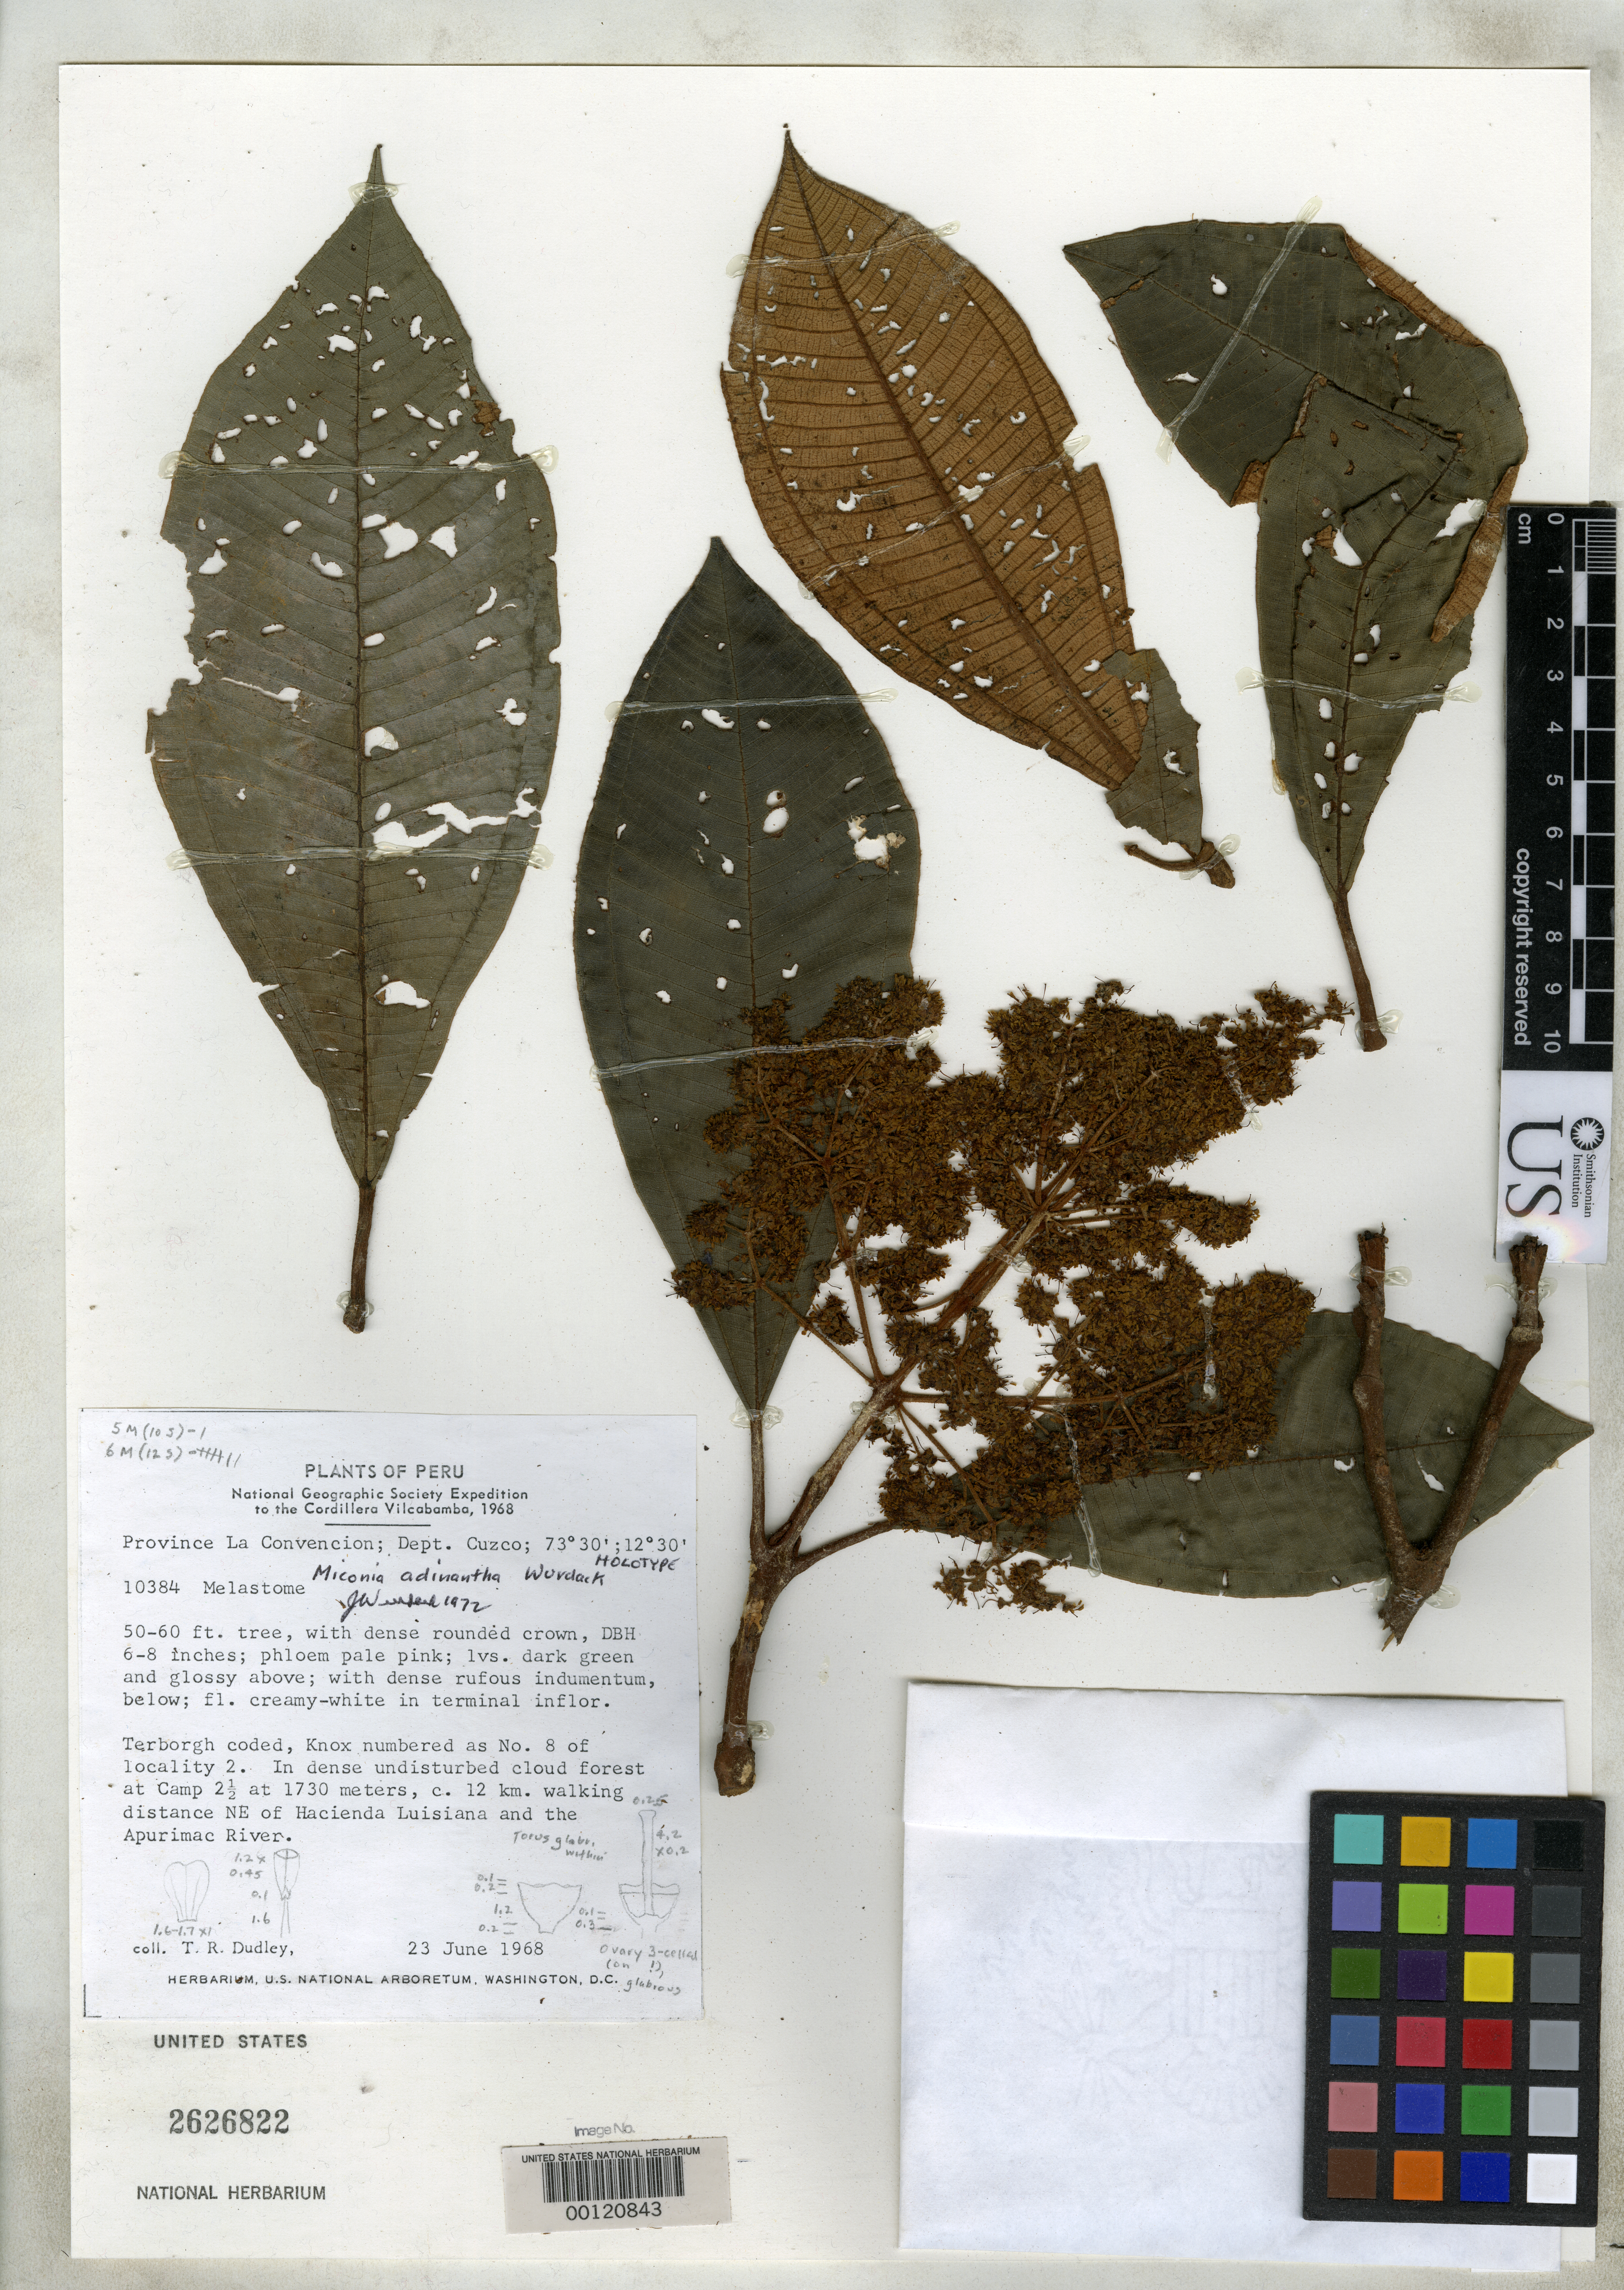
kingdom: Plantae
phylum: Tracheophyta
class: Magnoliopsida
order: Myrtales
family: Melastomataceae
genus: Miconia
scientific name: Miconia adinantha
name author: Wurdack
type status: Holotype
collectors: T. R. Dudley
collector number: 10384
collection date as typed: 23 Jun 1968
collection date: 1968-06-23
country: Peru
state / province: Cusco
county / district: La Convención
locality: Cordillera Vilcabamba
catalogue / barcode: US 2626822